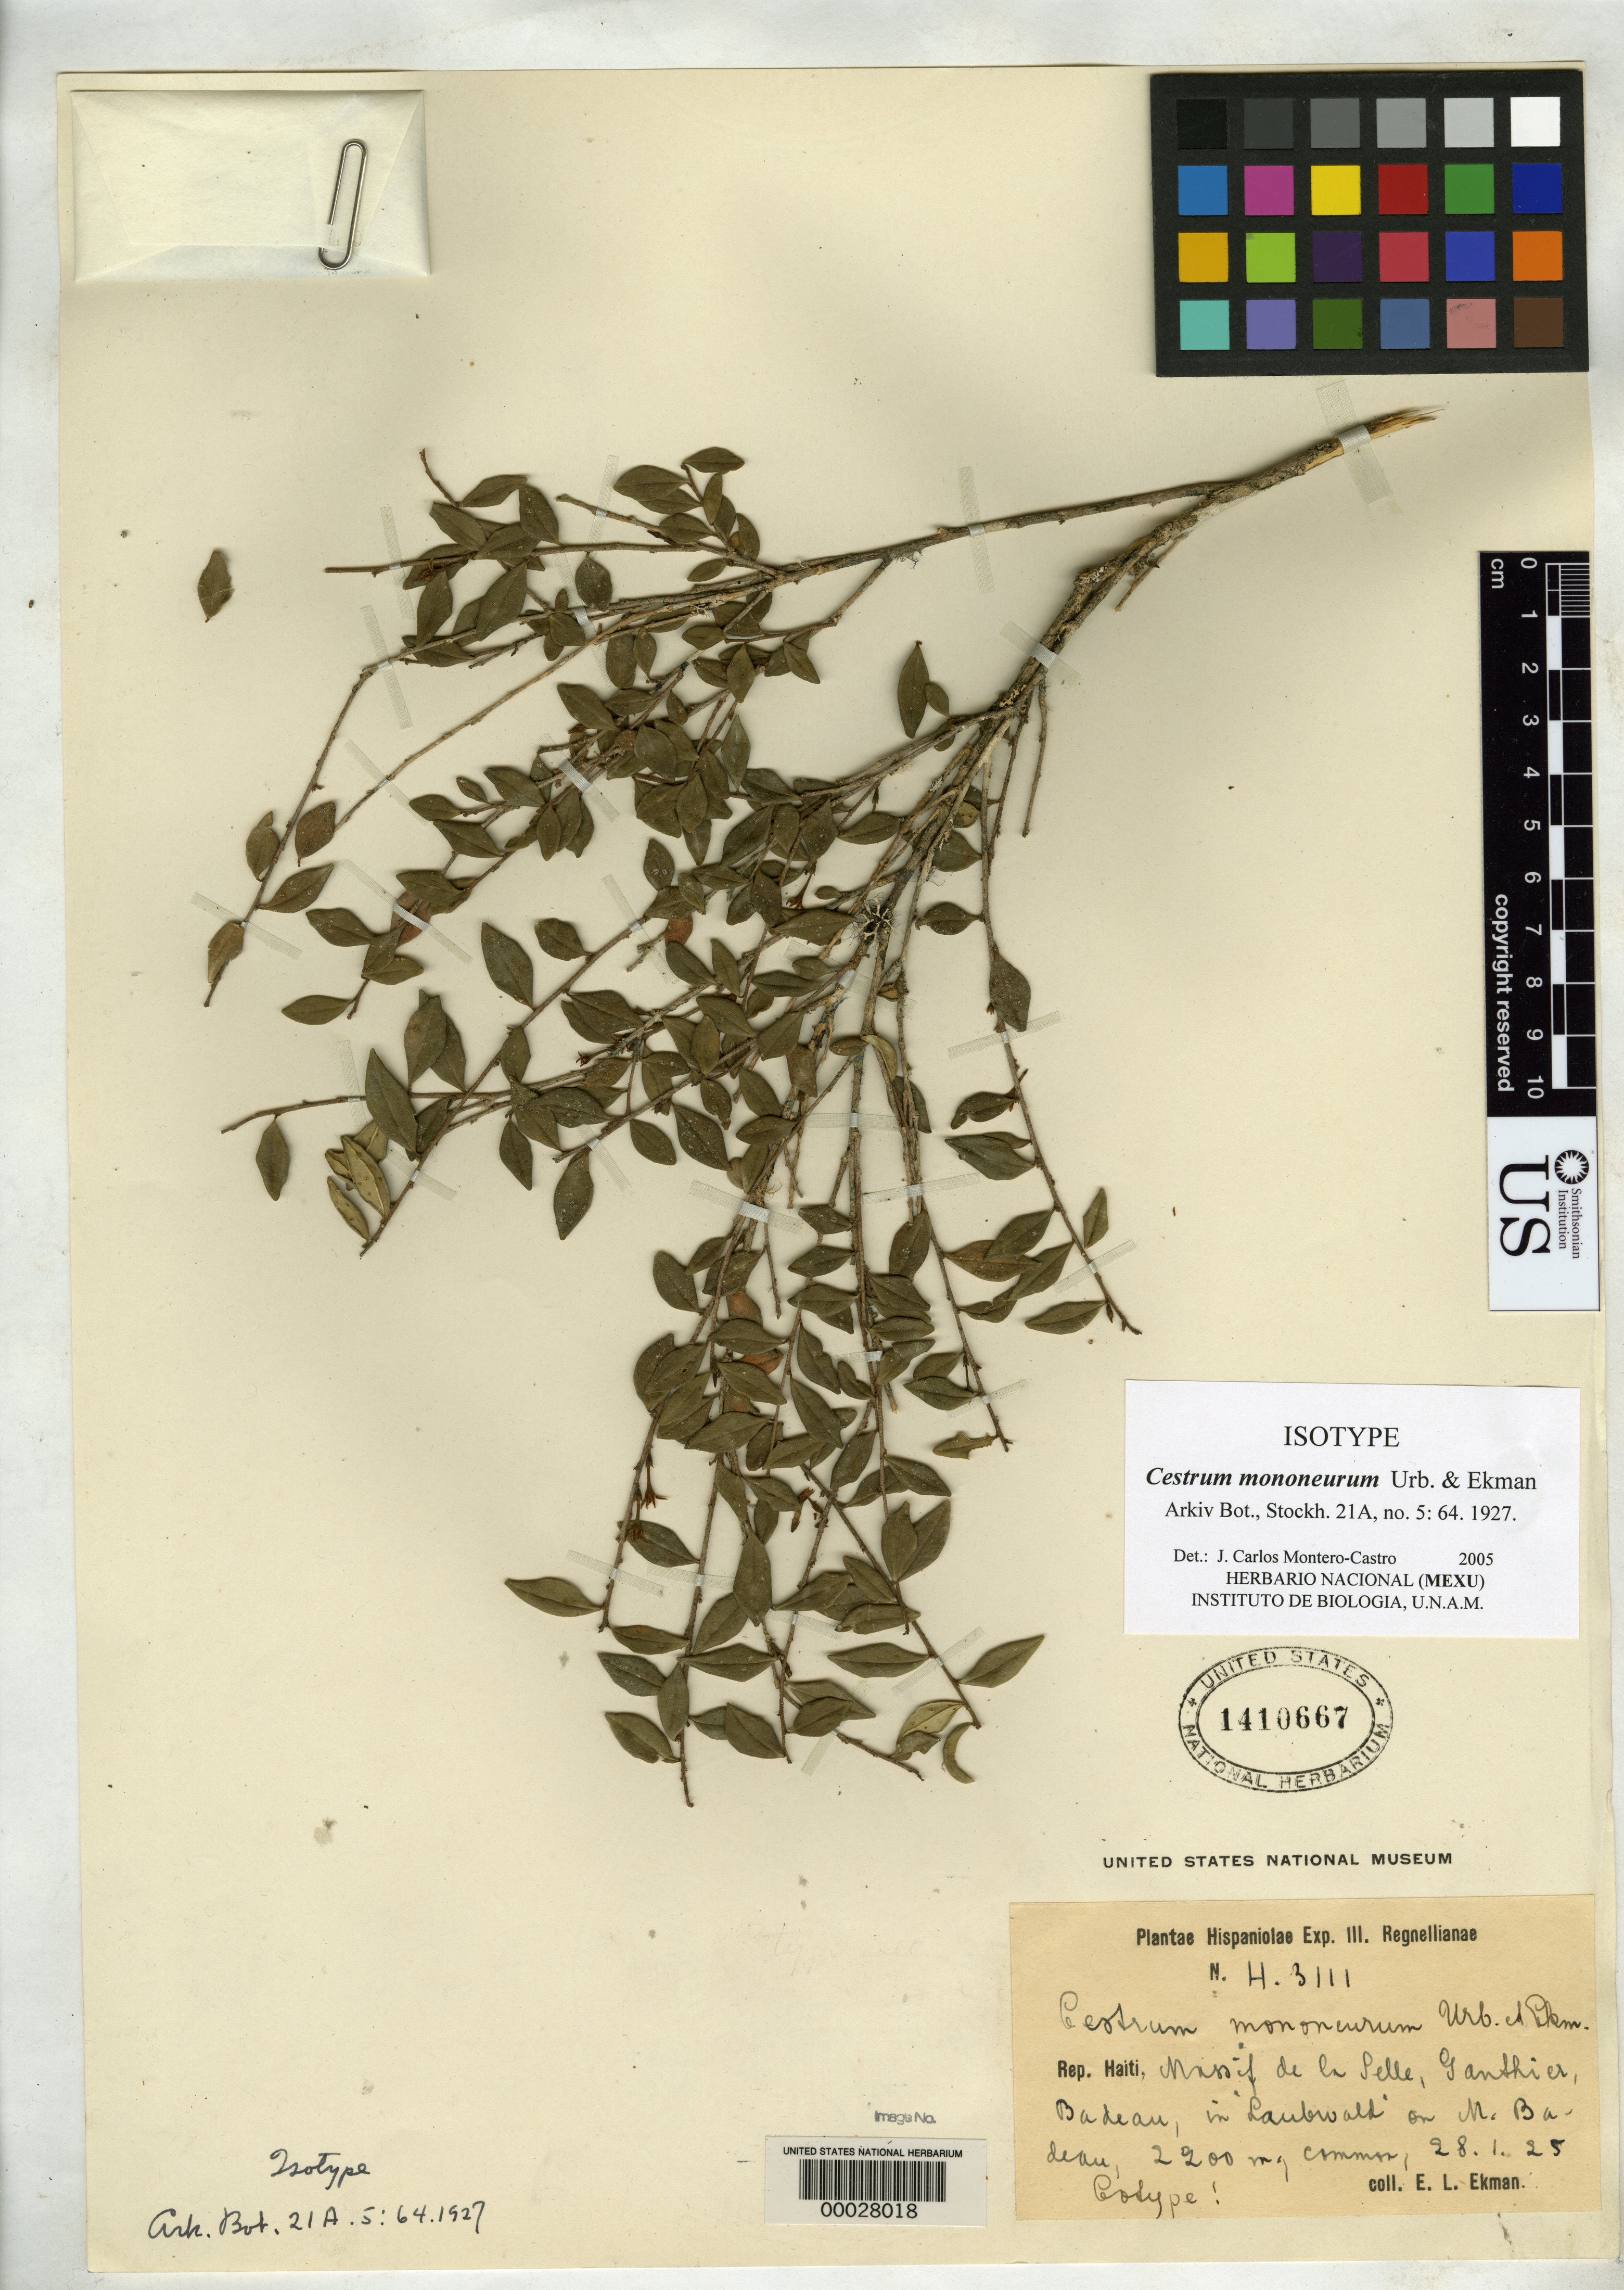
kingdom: Plantae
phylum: Tracheophyta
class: Magnoliopsida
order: Solanales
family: Solanaceae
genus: Cestrum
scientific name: Cestrum mononeurum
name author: Urb. & Ekman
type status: Isotype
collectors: E. L. Ekman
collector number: H 3111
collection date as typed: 28 Apr 1925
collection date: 1925-04-28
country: Haiti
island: Hispaniola Island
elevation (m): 2200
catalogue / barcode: US 1410667